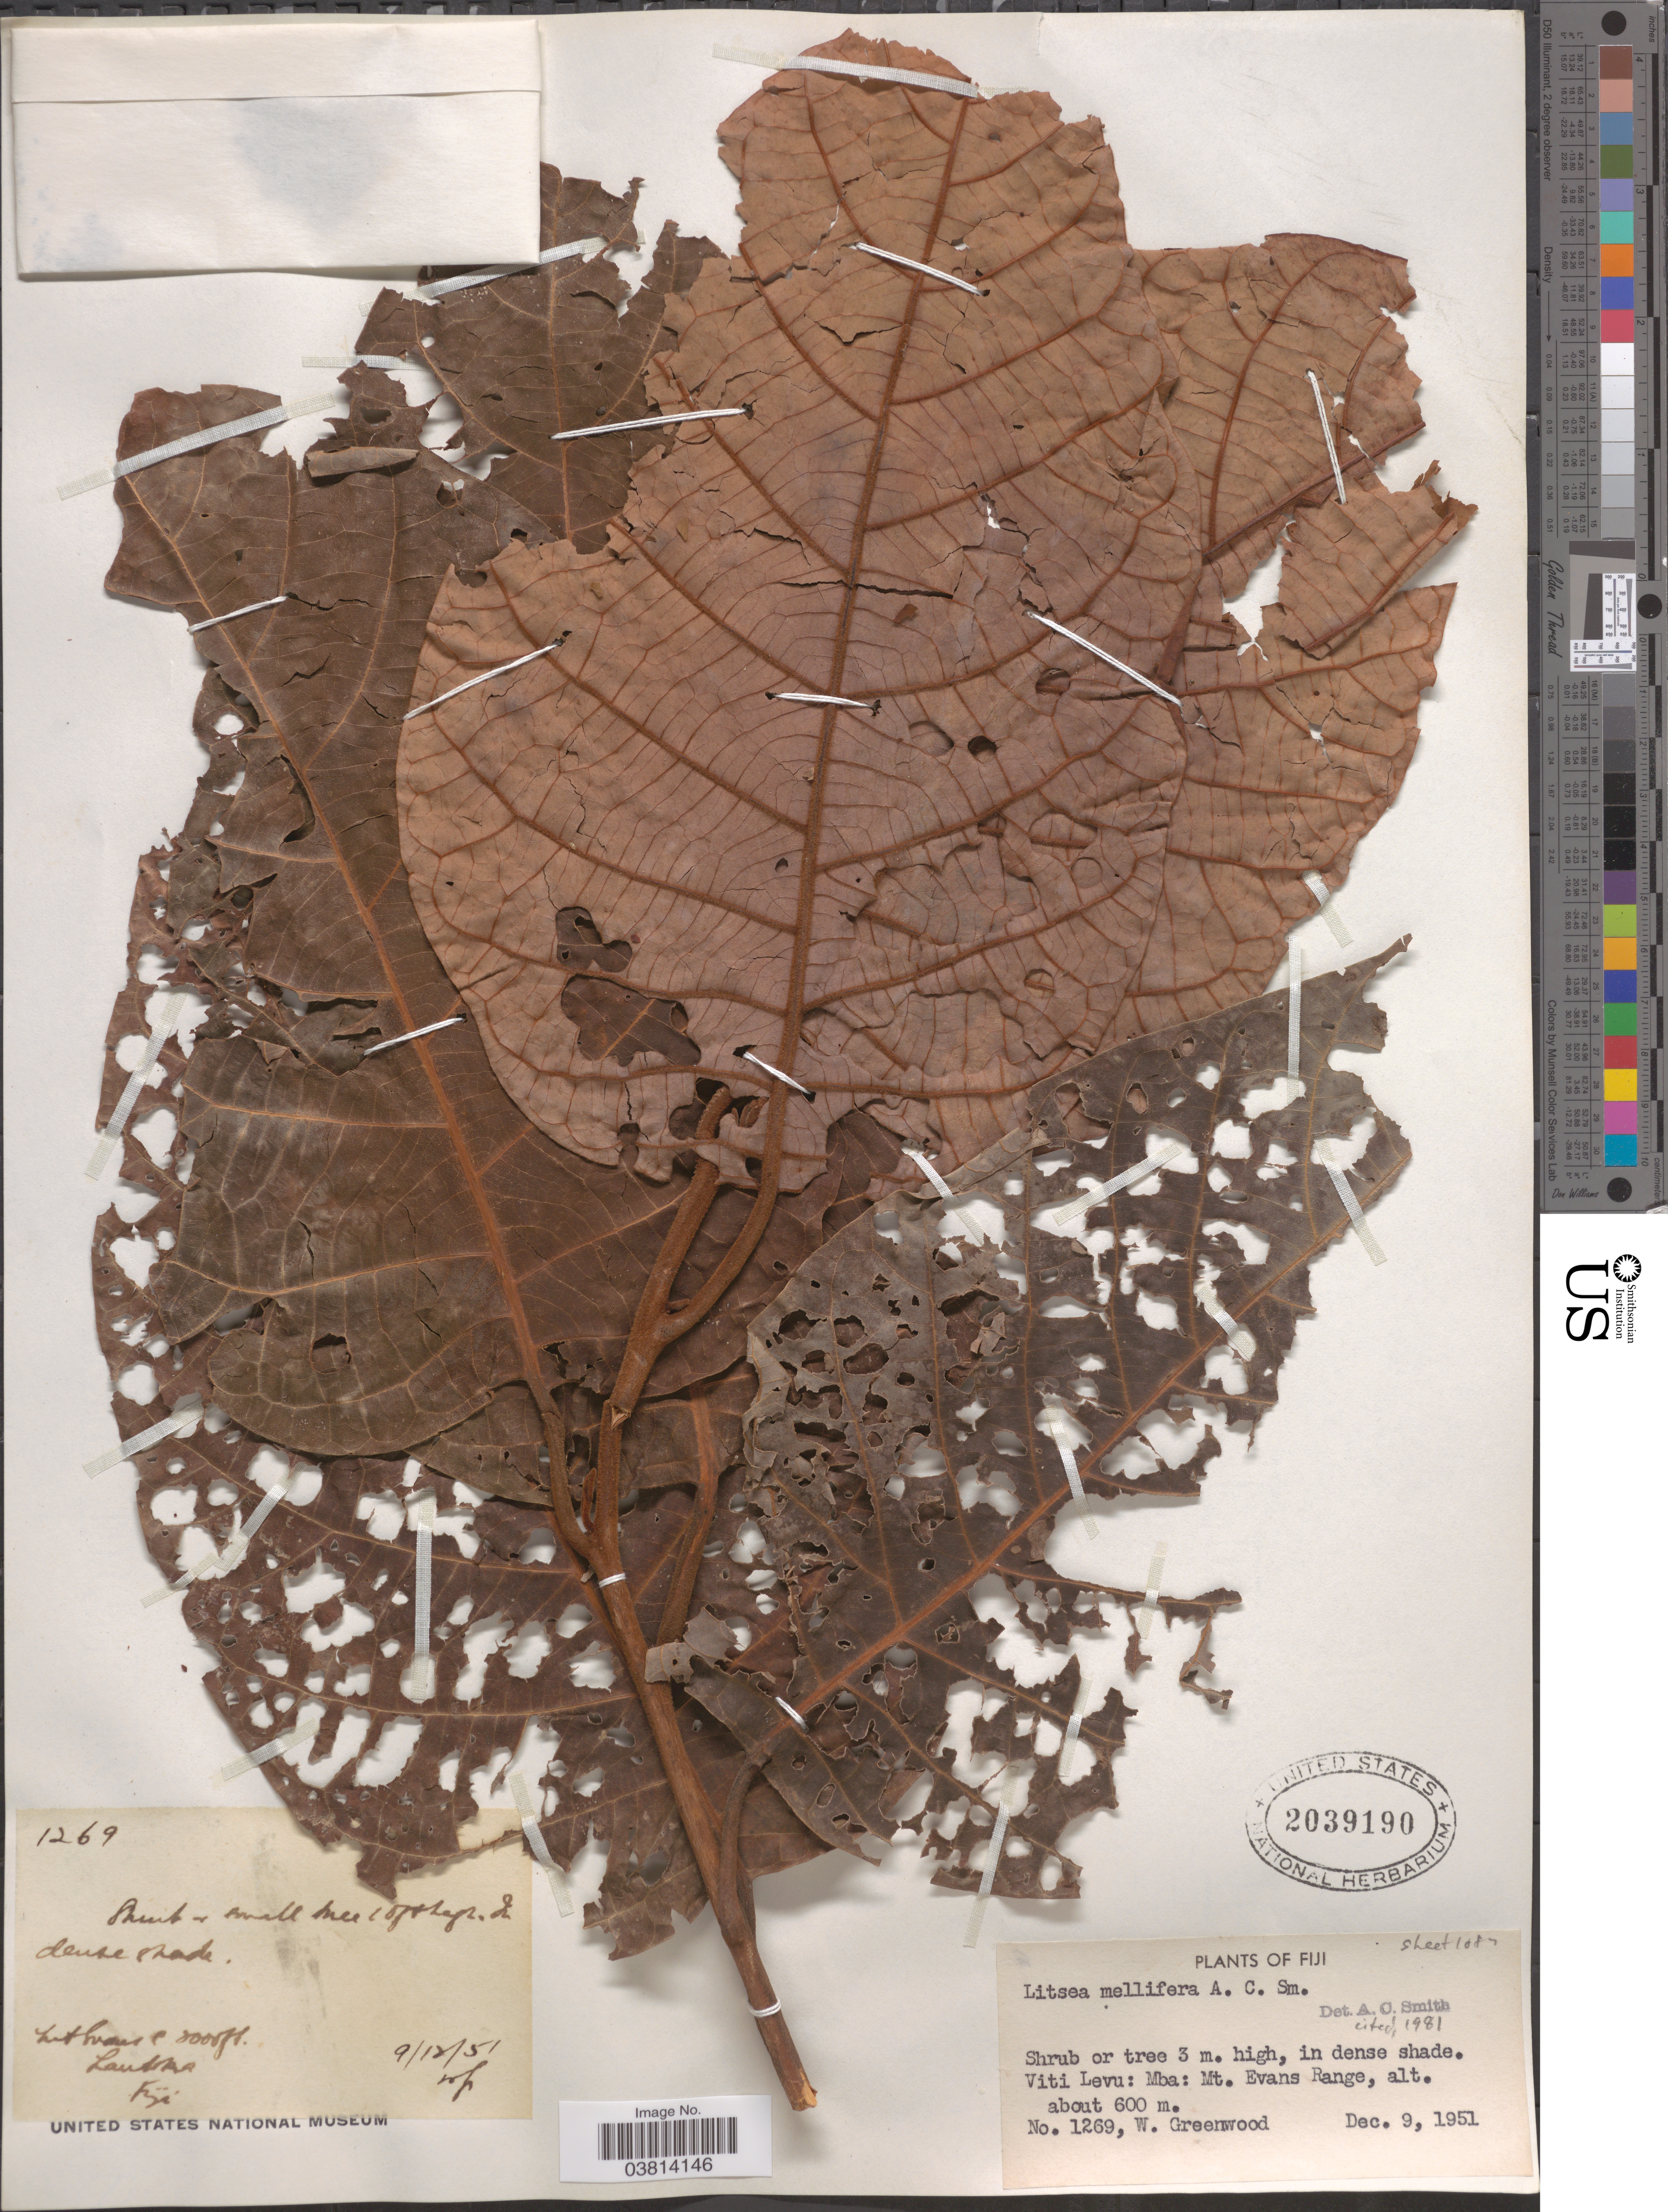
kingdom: Plantae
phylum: Tracheophyta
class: Magnoliopsida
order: Laurales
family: Lauraceae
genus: Litsea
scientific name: Litsea mellifera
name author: A.C. Sm.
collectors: W. Greenwood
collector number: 1269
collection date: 1951-12-09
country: Fiji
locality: Viti Levu: Mba: Mt. Evans Range.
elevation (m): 600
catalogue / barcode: US 2039190